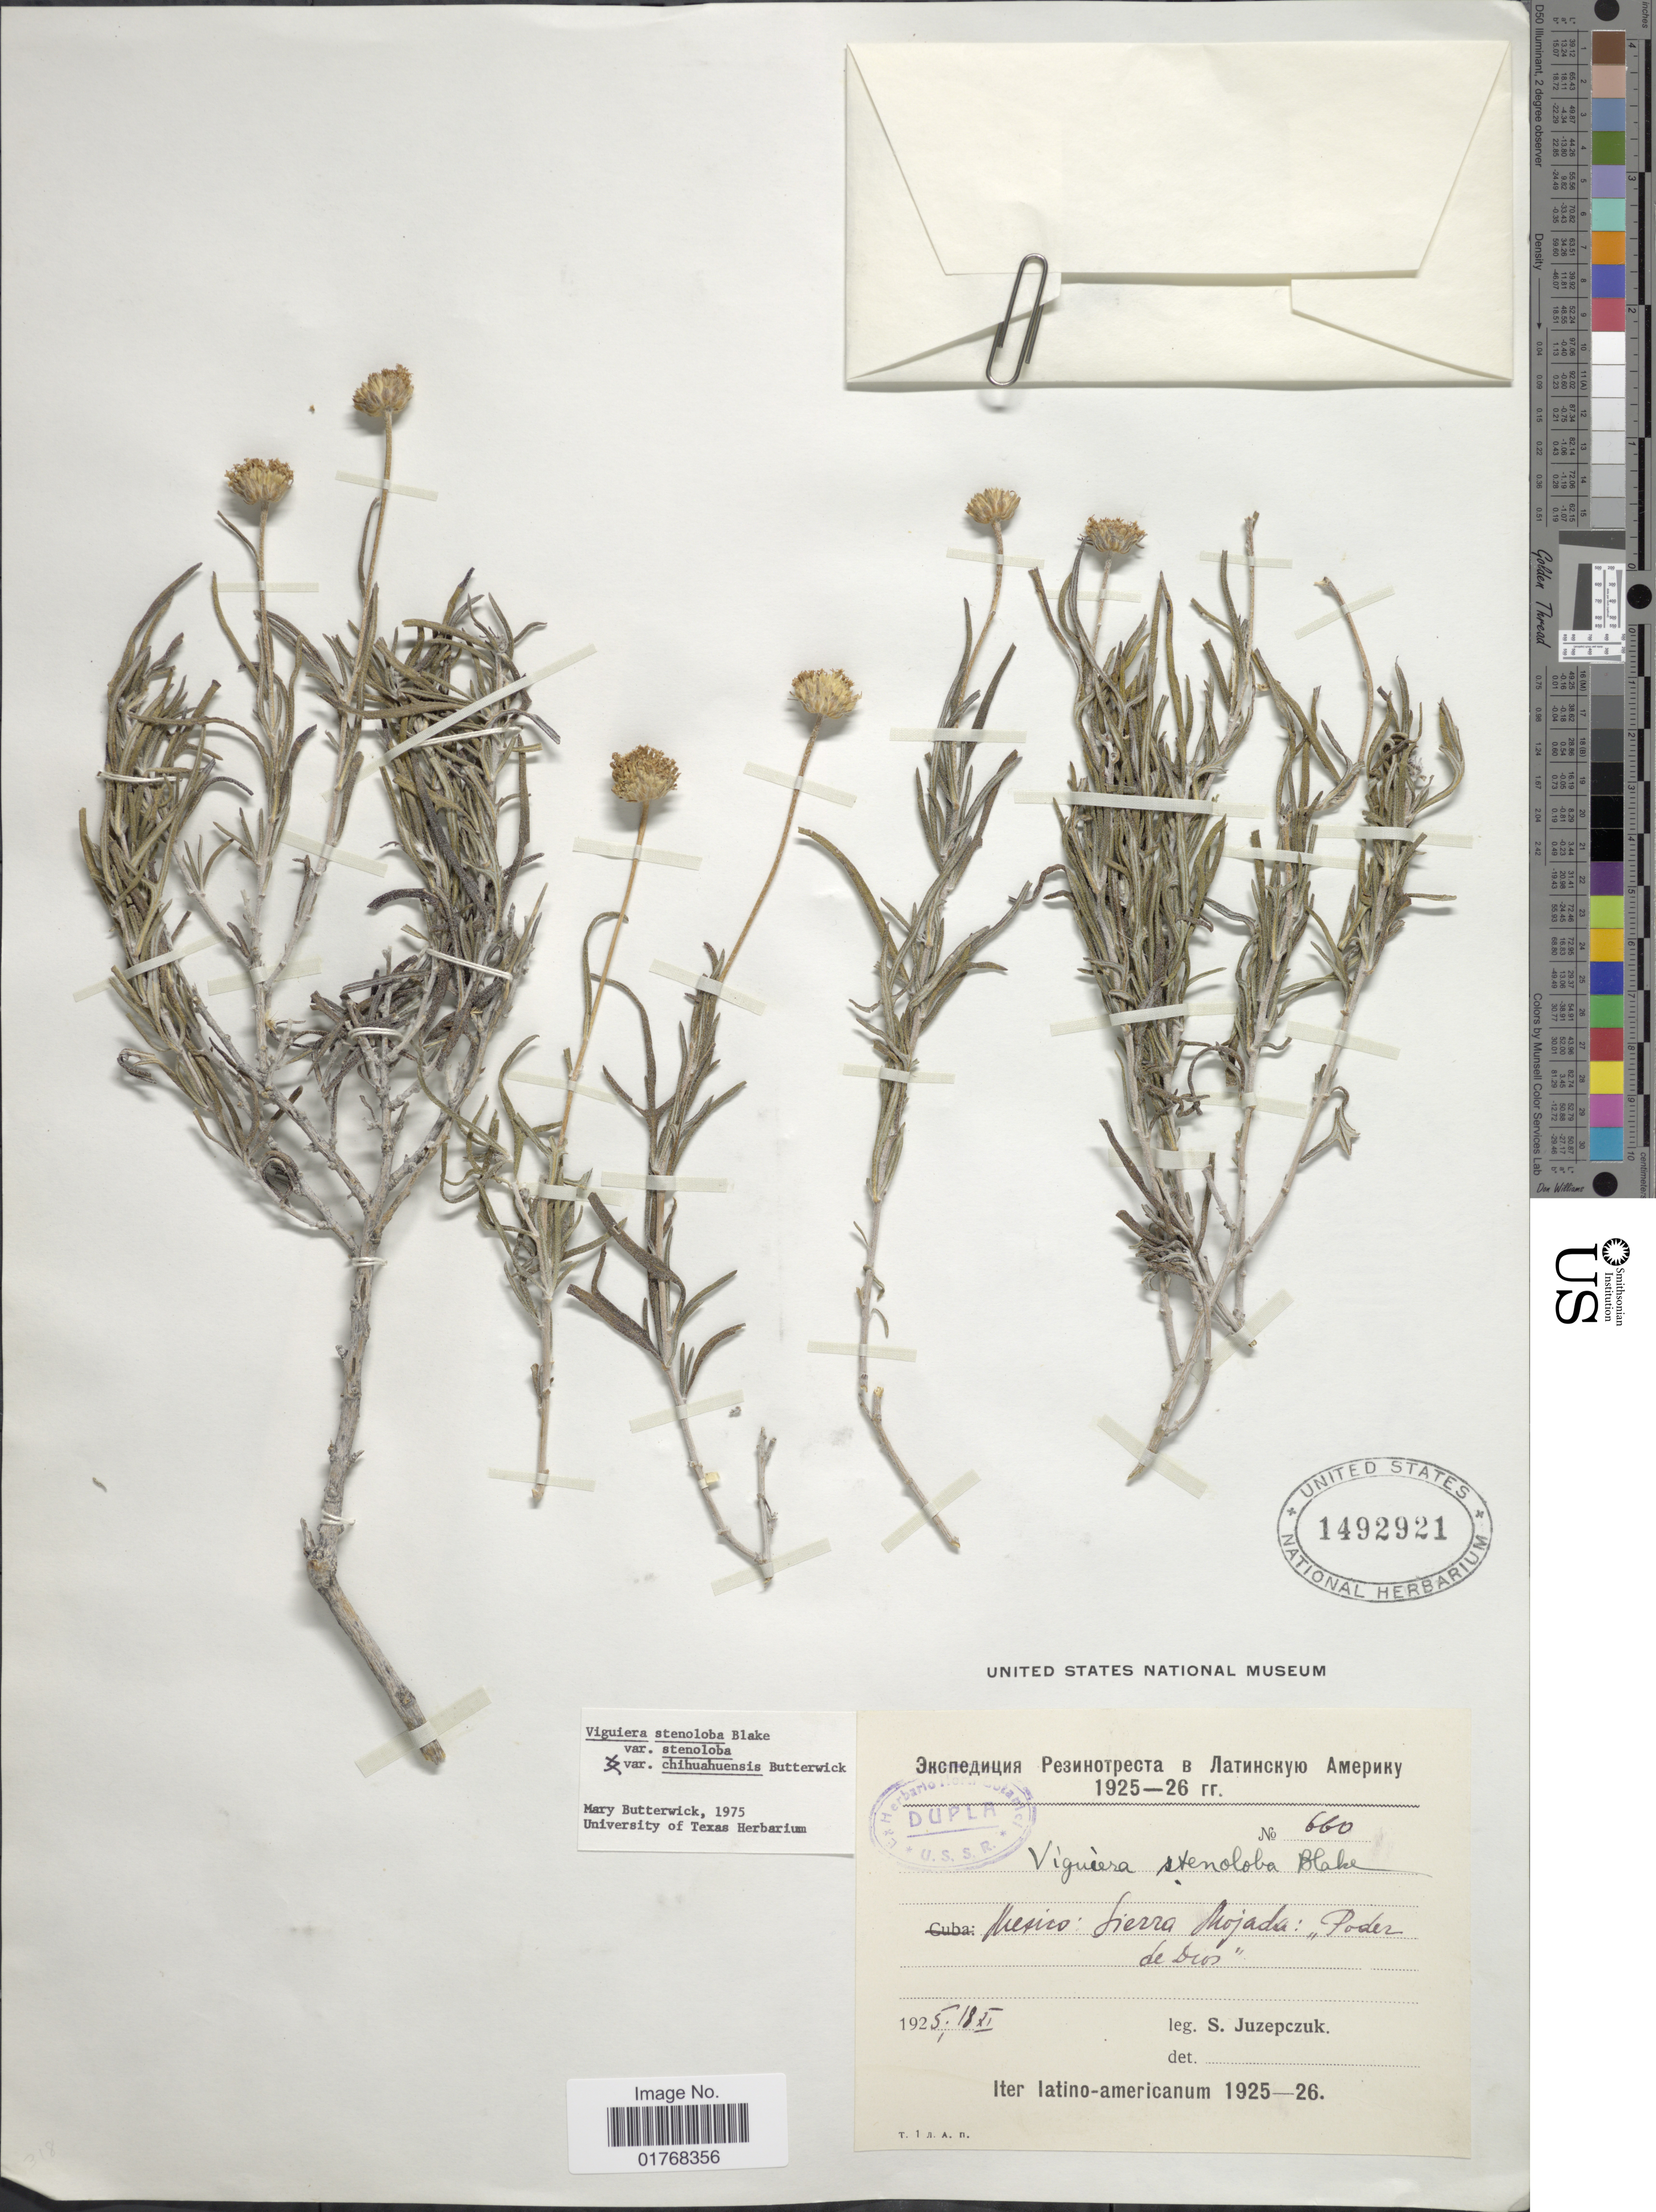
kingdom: Plantae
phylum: Tracheophyta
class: Magnoliopsida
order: Asterales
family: Asteraceae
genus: Viguiera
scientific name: Viguiera stenoloba var. chihuahuensis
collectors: S. V. Juzepczuk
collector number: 660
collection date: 1925-11-18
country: Mexico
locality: Sierra Mojada: ,,Poder de Dios'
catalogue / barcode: US 1492921